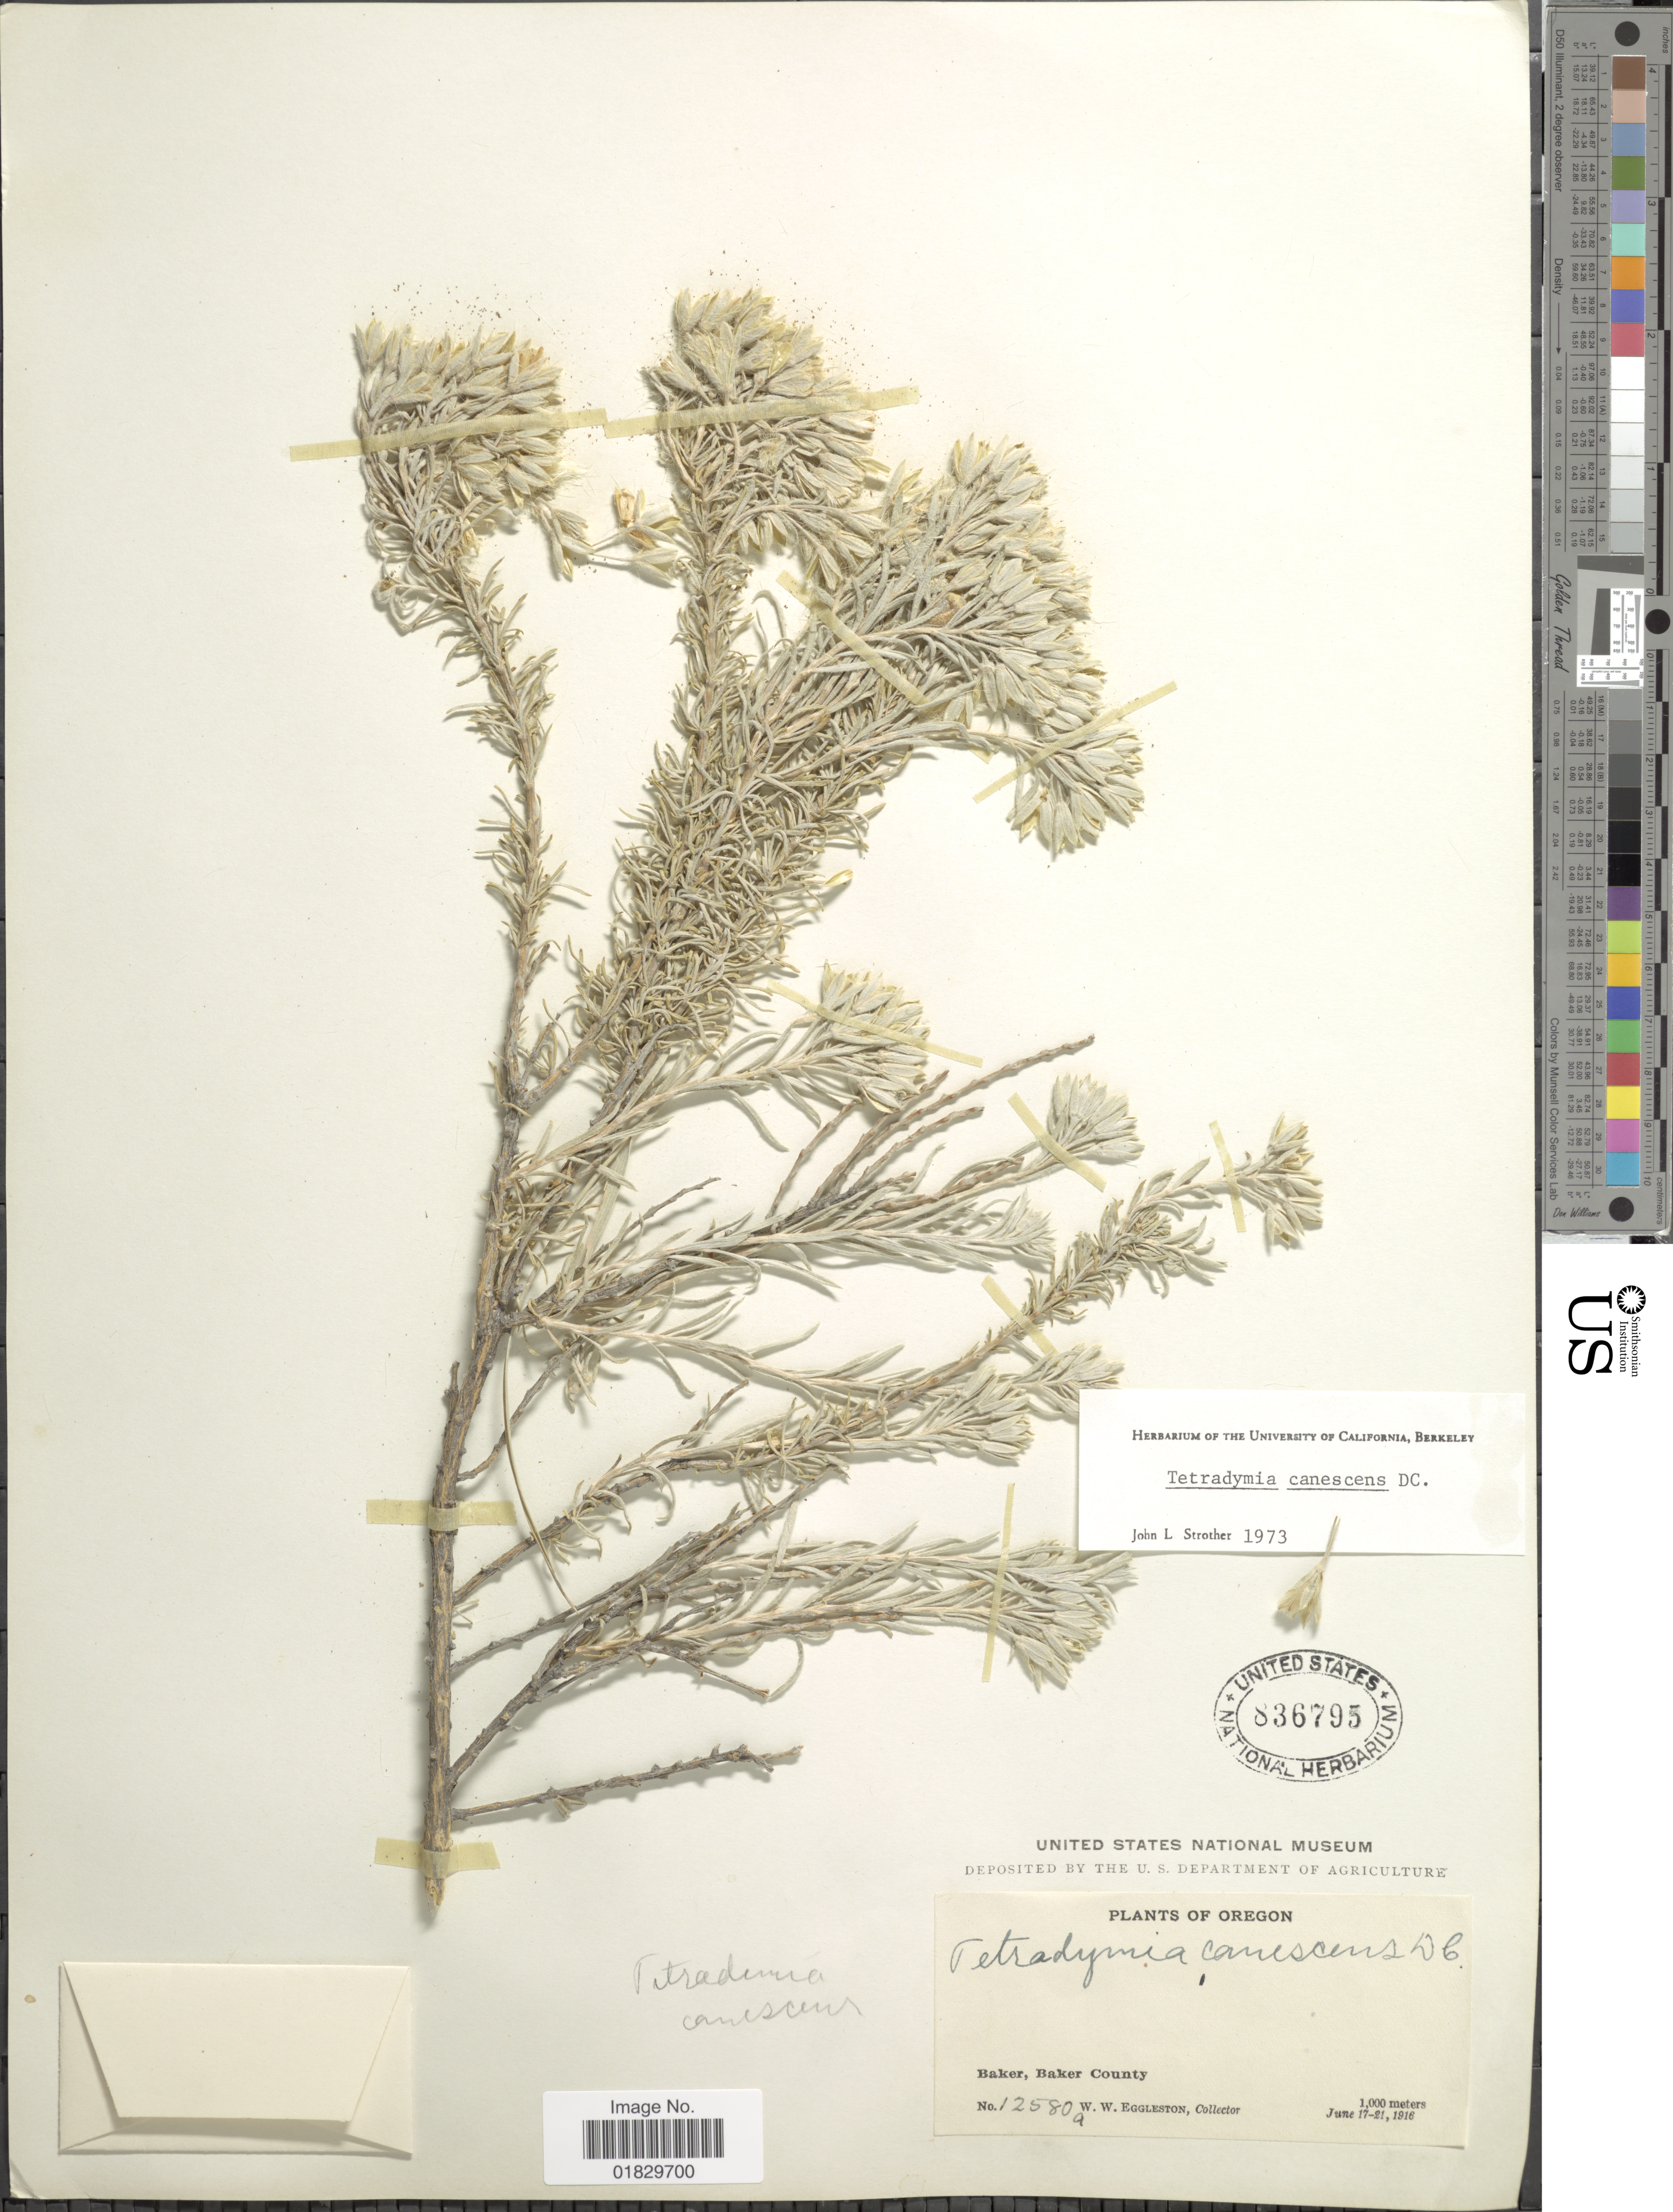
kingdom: Plantae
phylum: Tracheophyta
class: Magnoliopsida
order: Asterales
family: Asteraceae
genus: Tetradymia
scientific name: Tetradymia canescens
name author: DC.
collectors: W. W. Eggleston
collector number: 12580a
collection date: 1916-06-17/1916-06-21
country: United States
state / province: Oregon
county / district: Baker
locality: Baker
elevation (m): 1000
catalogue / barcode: US 836795